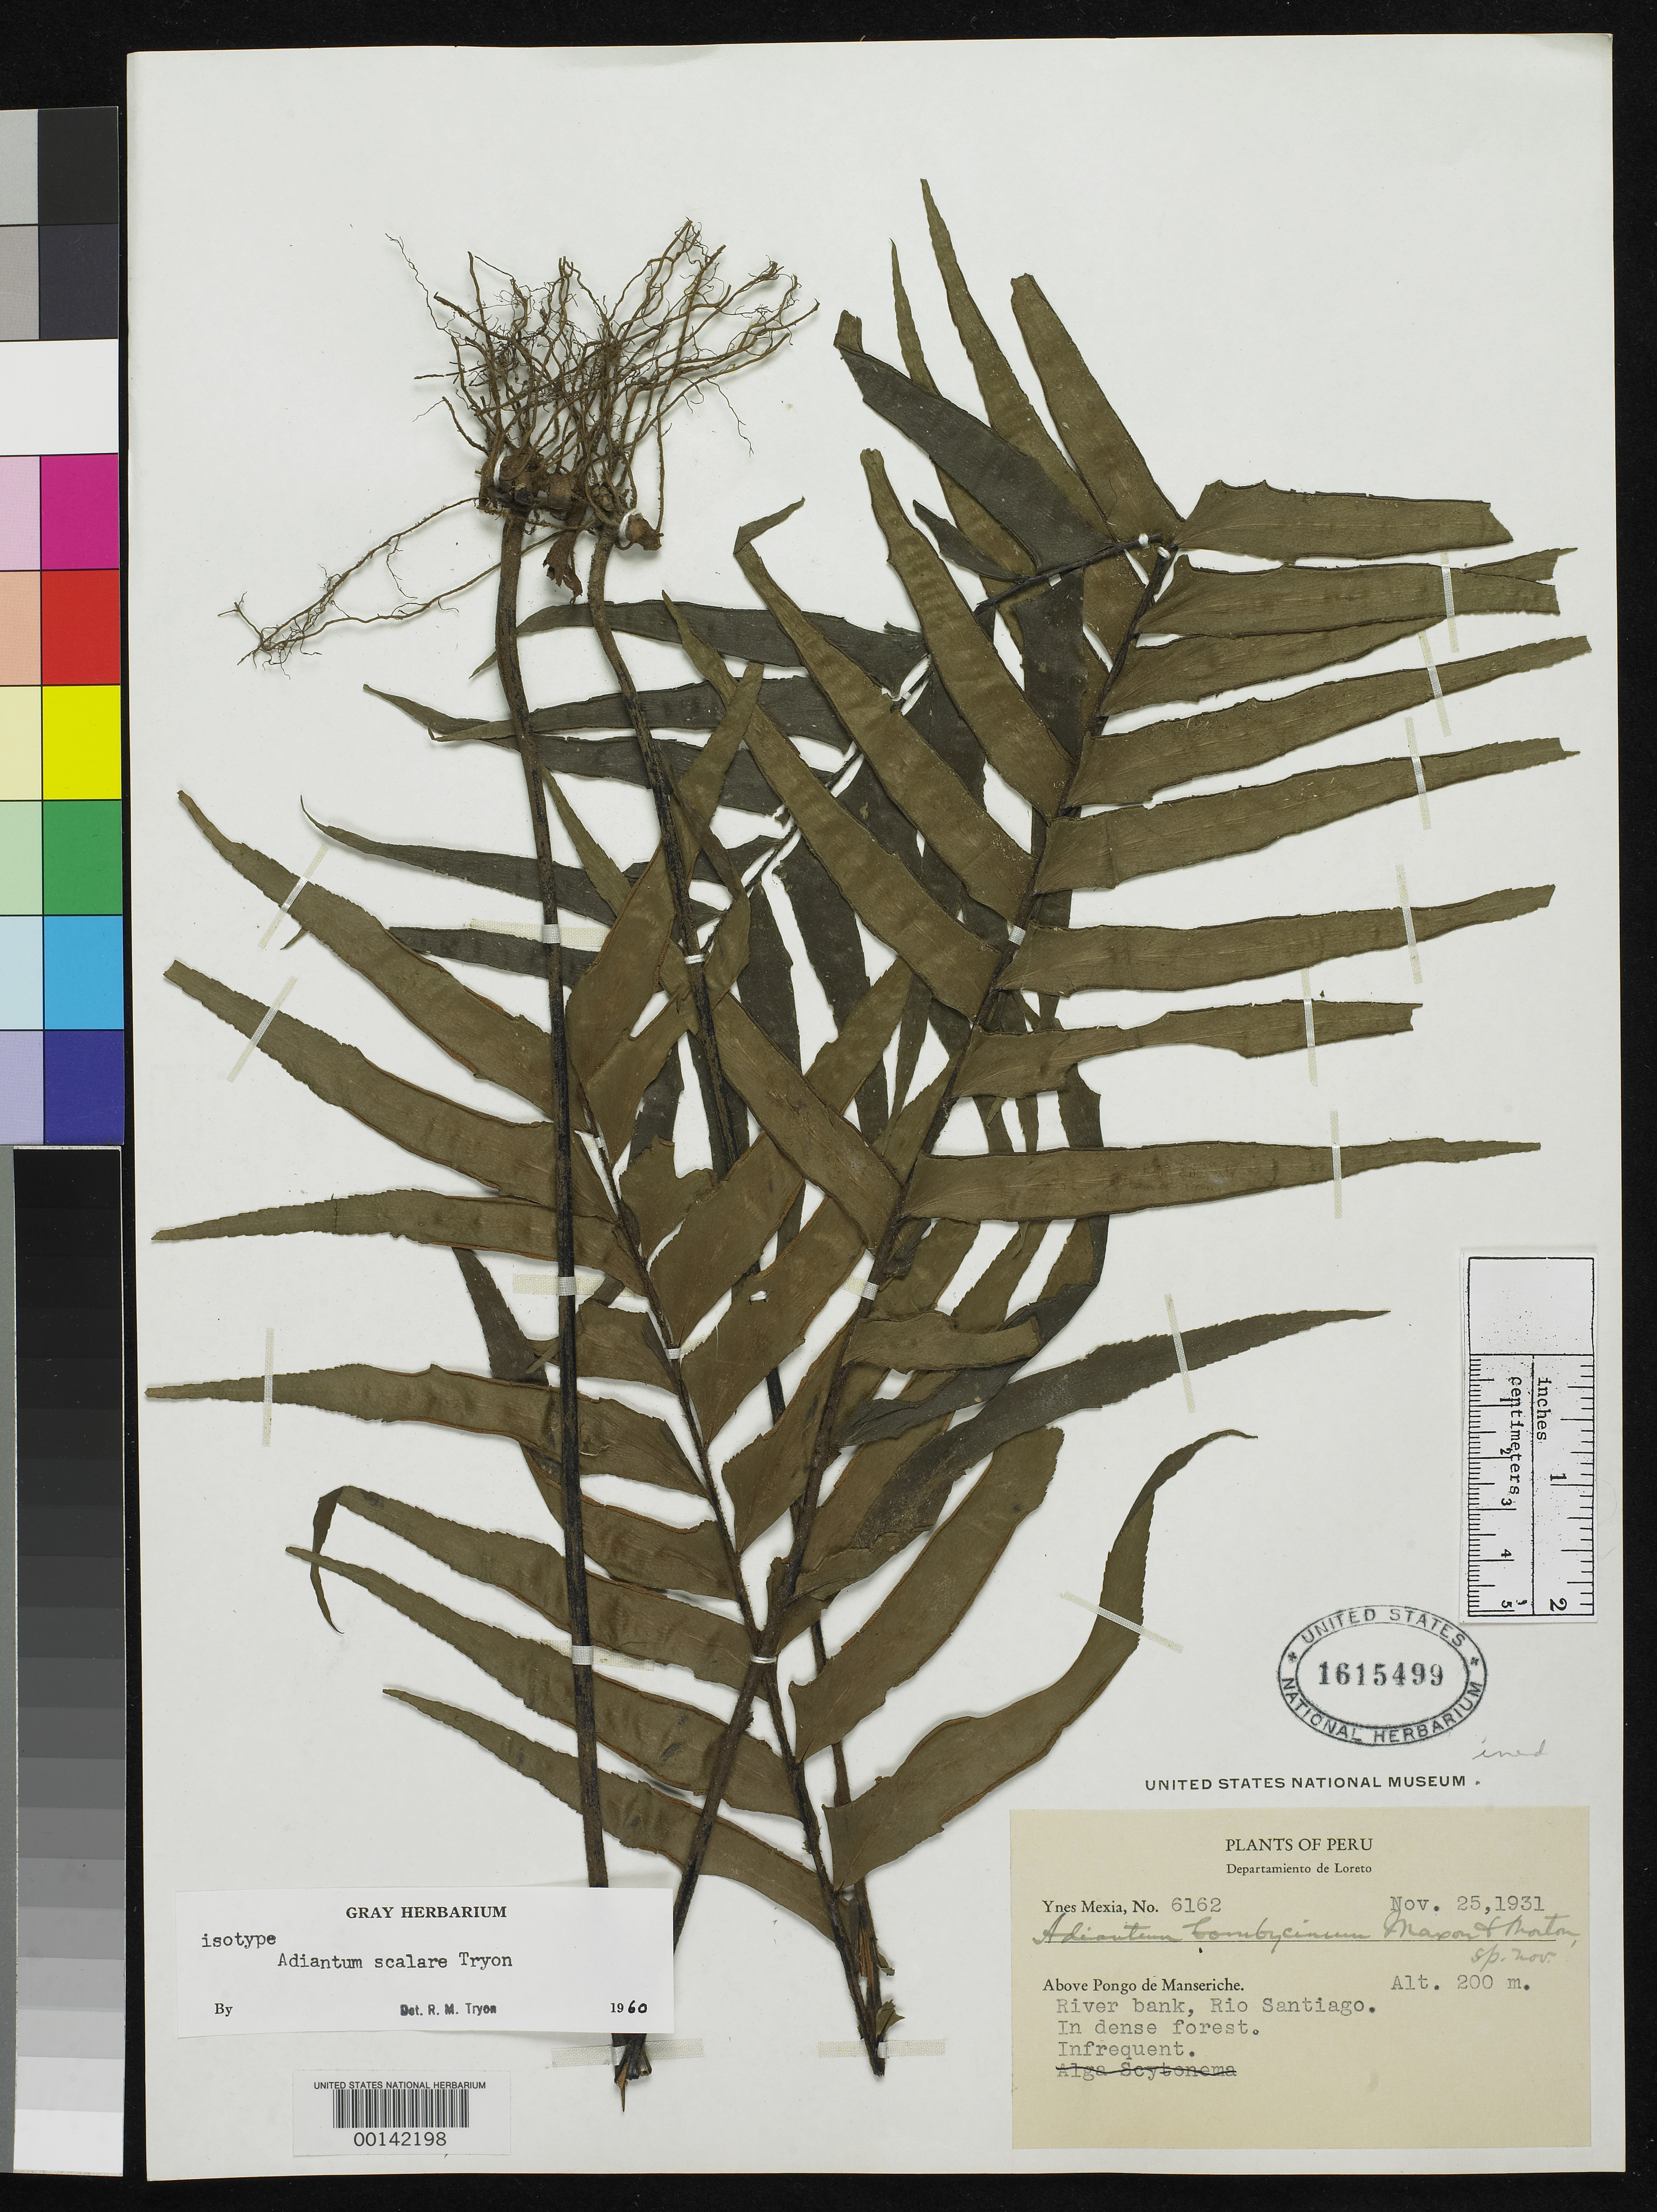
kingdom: Plantae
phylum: Tracheophyta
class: Polypodiopsida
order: Polypodiales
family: Pteridaceae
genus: Adiantum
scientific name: Adiantum scalare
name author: R.M. Tryon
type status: Isotype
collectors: Y. Mexia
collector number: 6162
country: Peru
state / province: San Martín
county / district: Mariscal Cáceres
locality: Rio Huallaga, margen Derecha del; Balsa Probana; dtto. Tocache Nuevo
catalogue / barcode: US 1615499